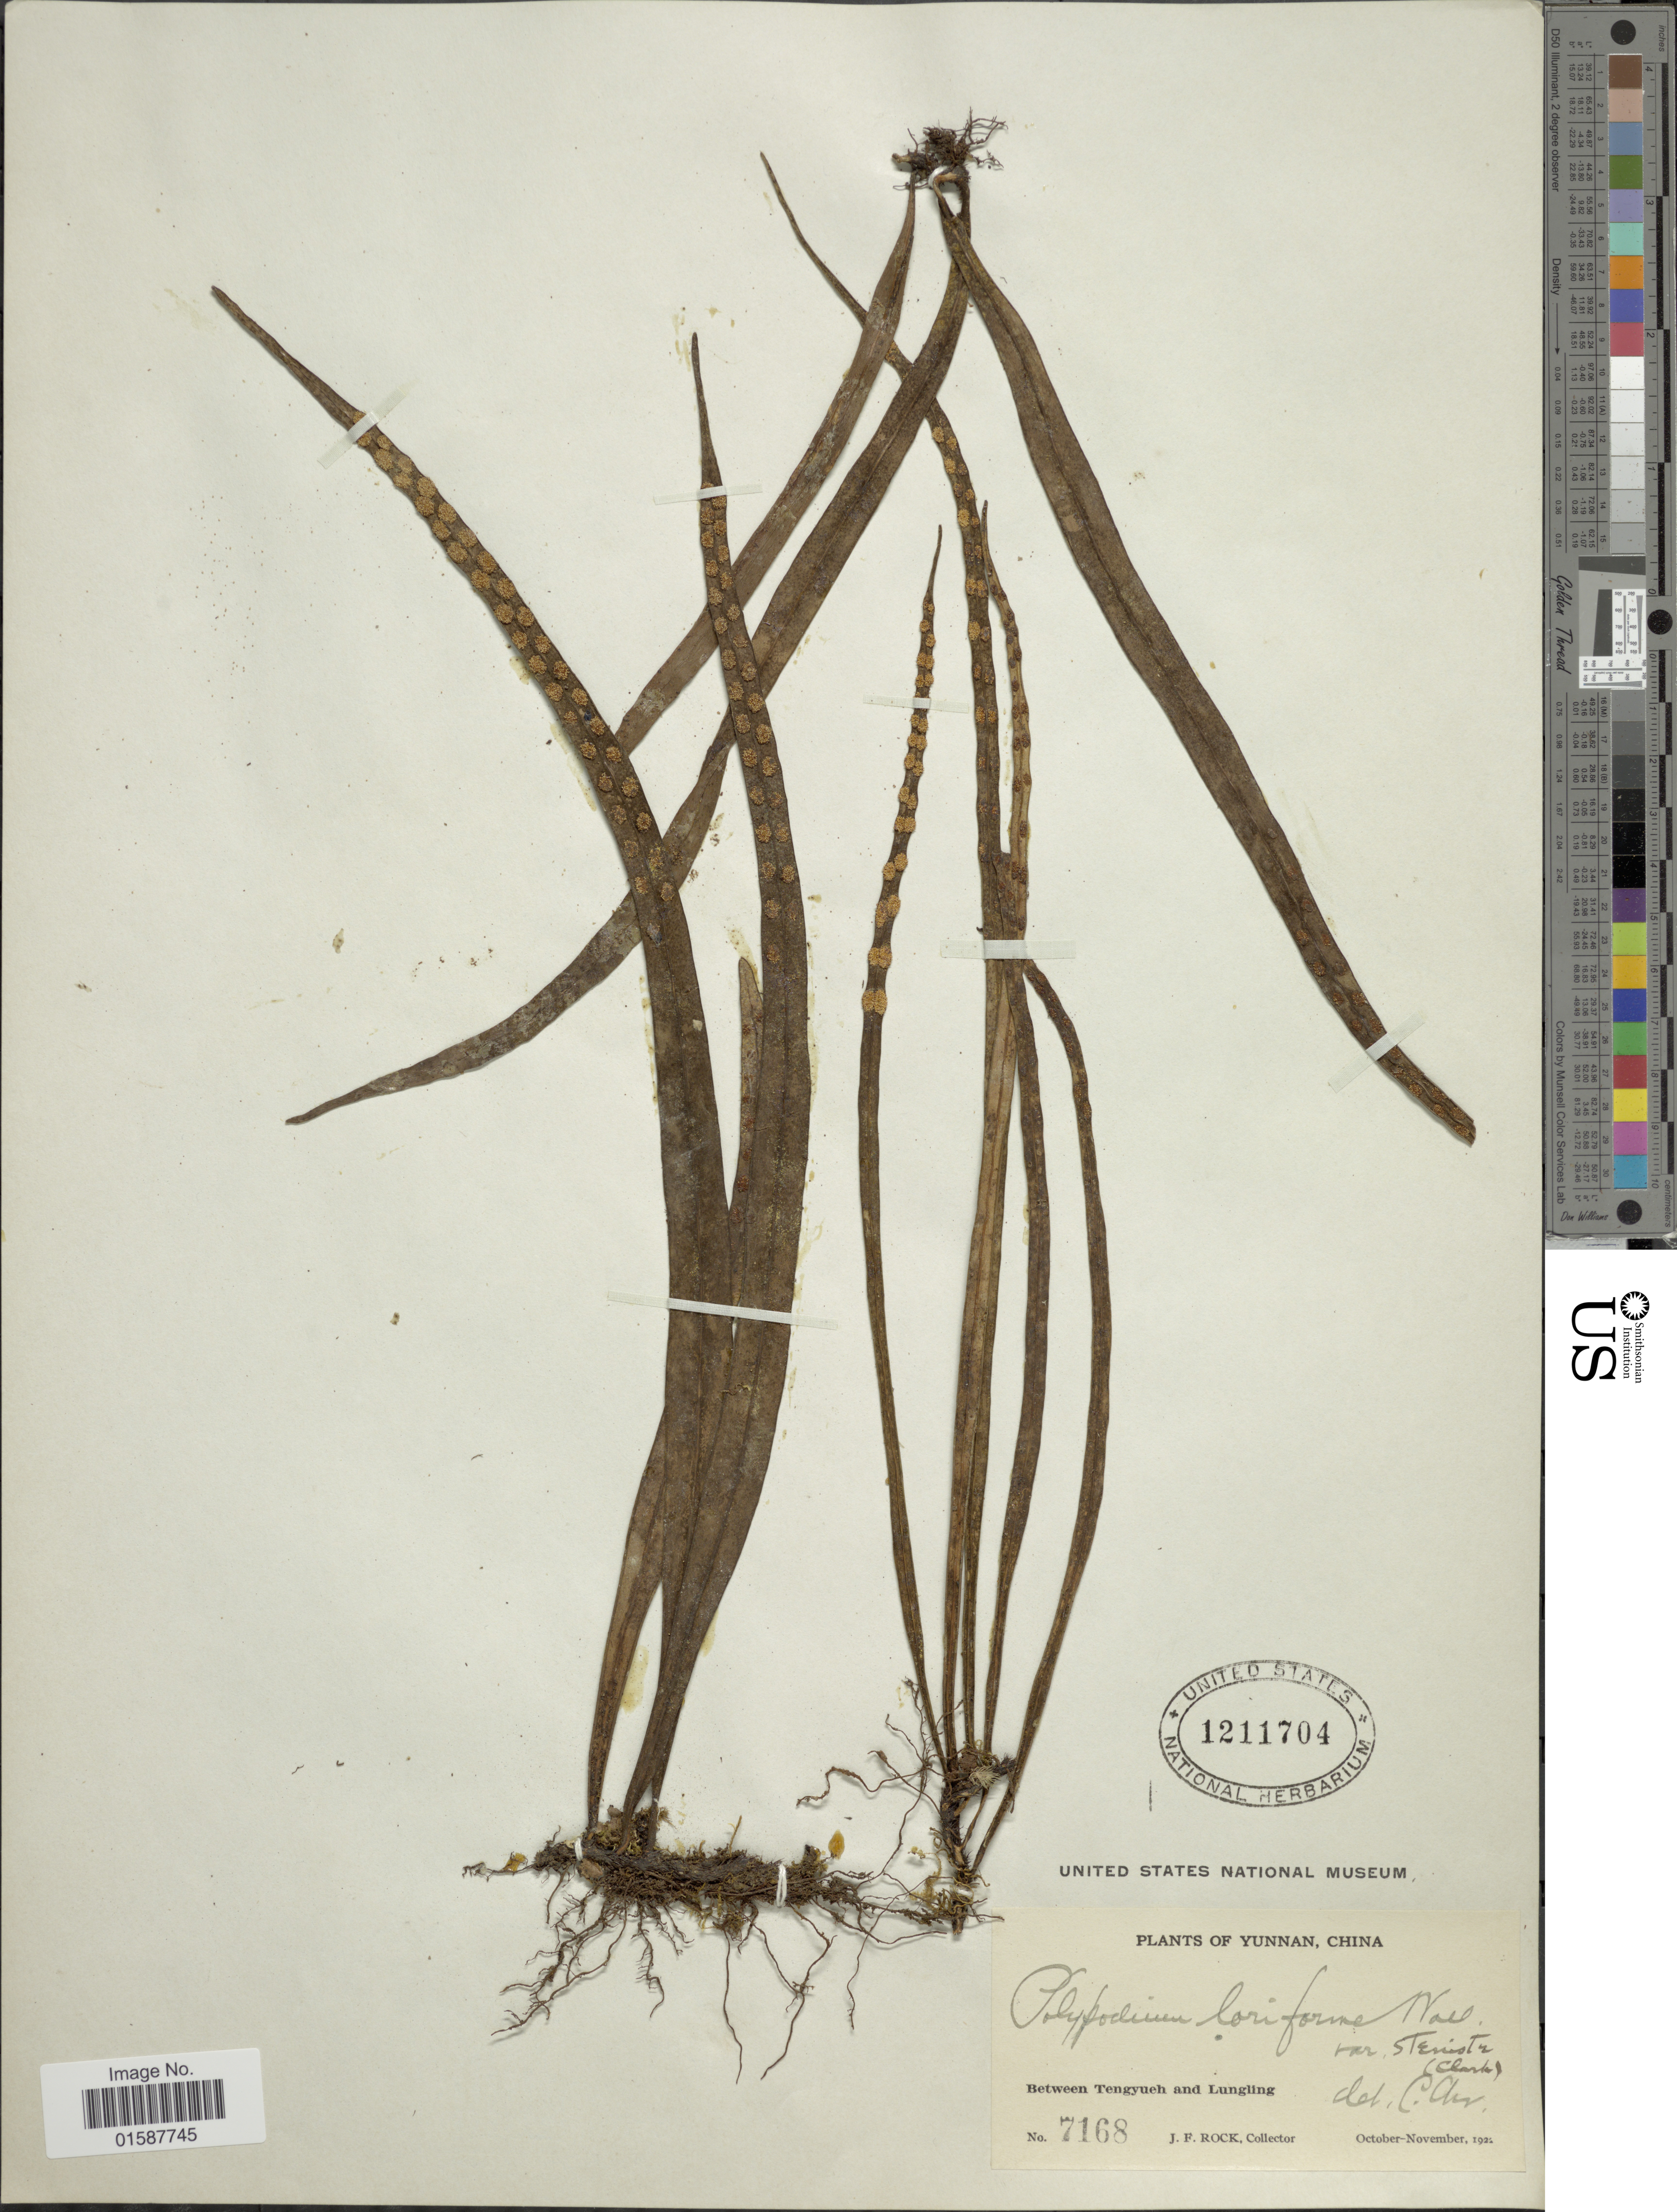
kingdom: Plantae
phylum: Tracheophyta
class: Polypodiopsida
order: Polypodiales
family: Polypodiaceae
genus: Lepisorus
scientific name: Lepisorus loriformis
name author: (Wall. ex Mett.) Ching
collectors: J. Rock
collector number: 7186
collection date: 1922-10/1922-11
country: China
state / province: Yunnan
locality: Yunnan, between Tengyueh and Lungling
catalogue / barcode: US 1211704